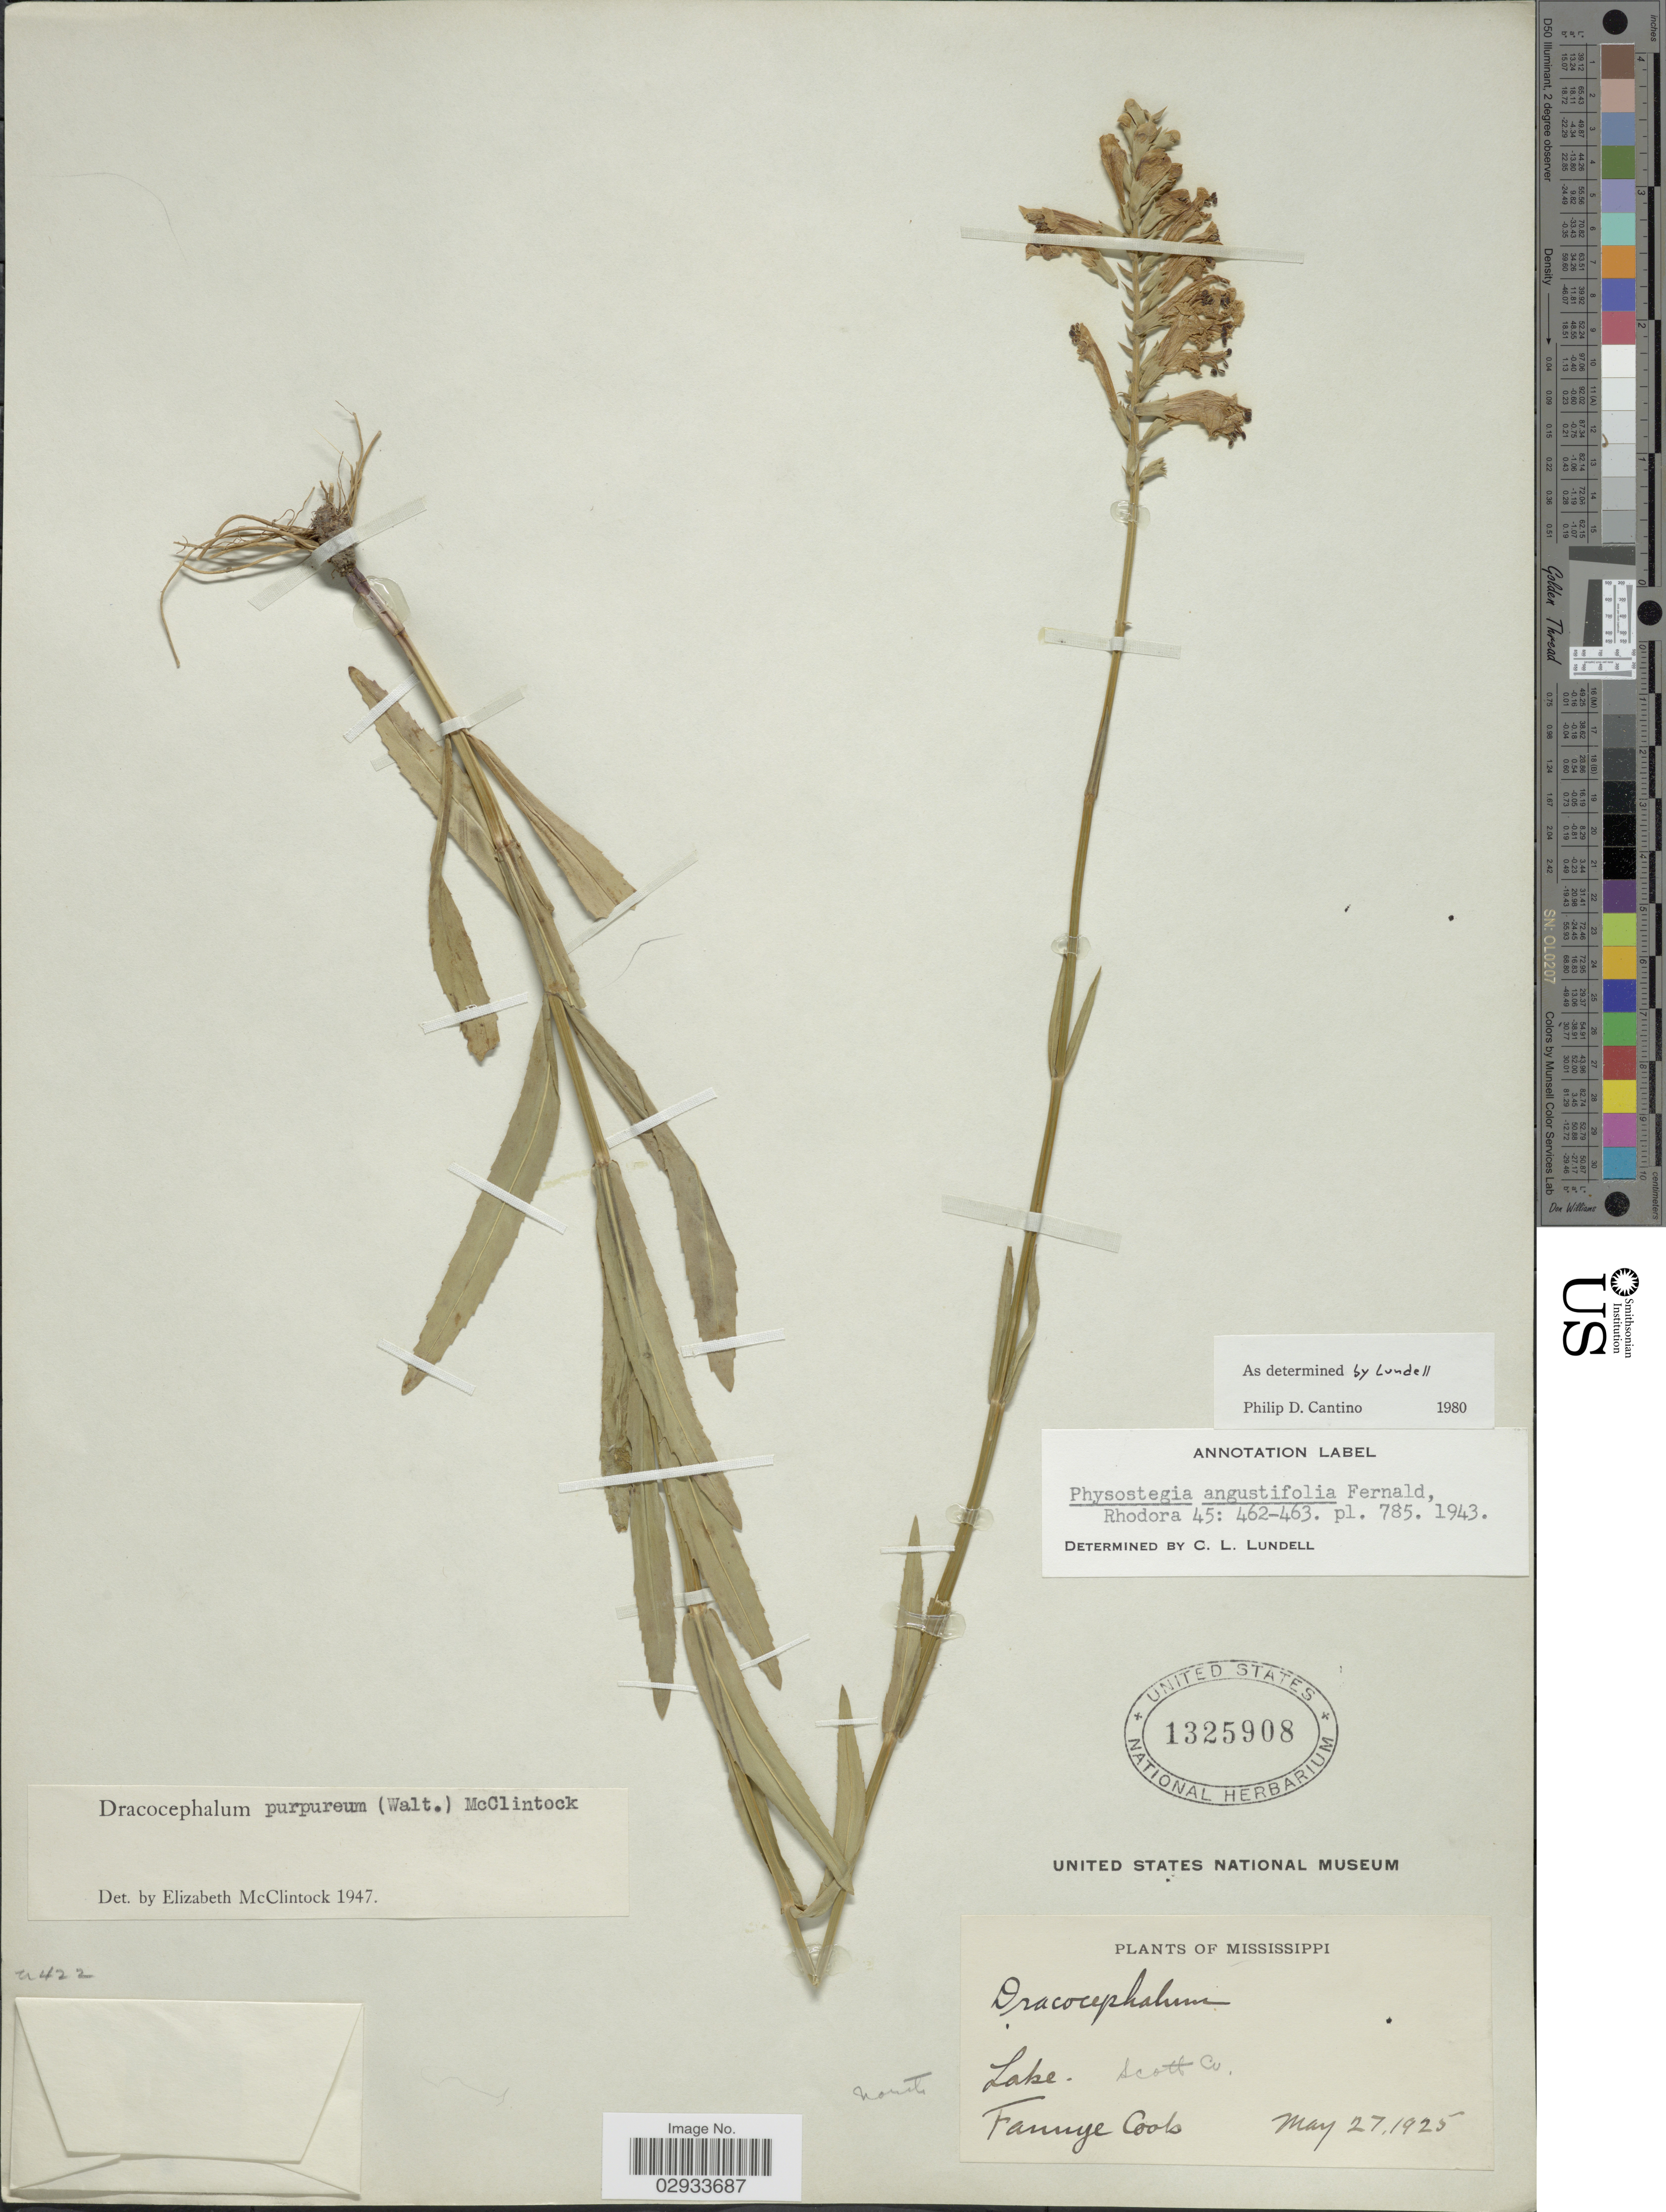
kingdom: Plantae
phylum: Tracheophyta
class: Magnoliopsida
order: Lamiales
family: Lamiaceae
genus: Physostegia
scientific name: Physostegia angustifolia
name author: Fernald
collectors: F. A. Cook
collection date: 1925-05-27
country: United States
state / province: Mississippi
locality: Lake, Scott Co.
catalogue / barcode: US 1325908